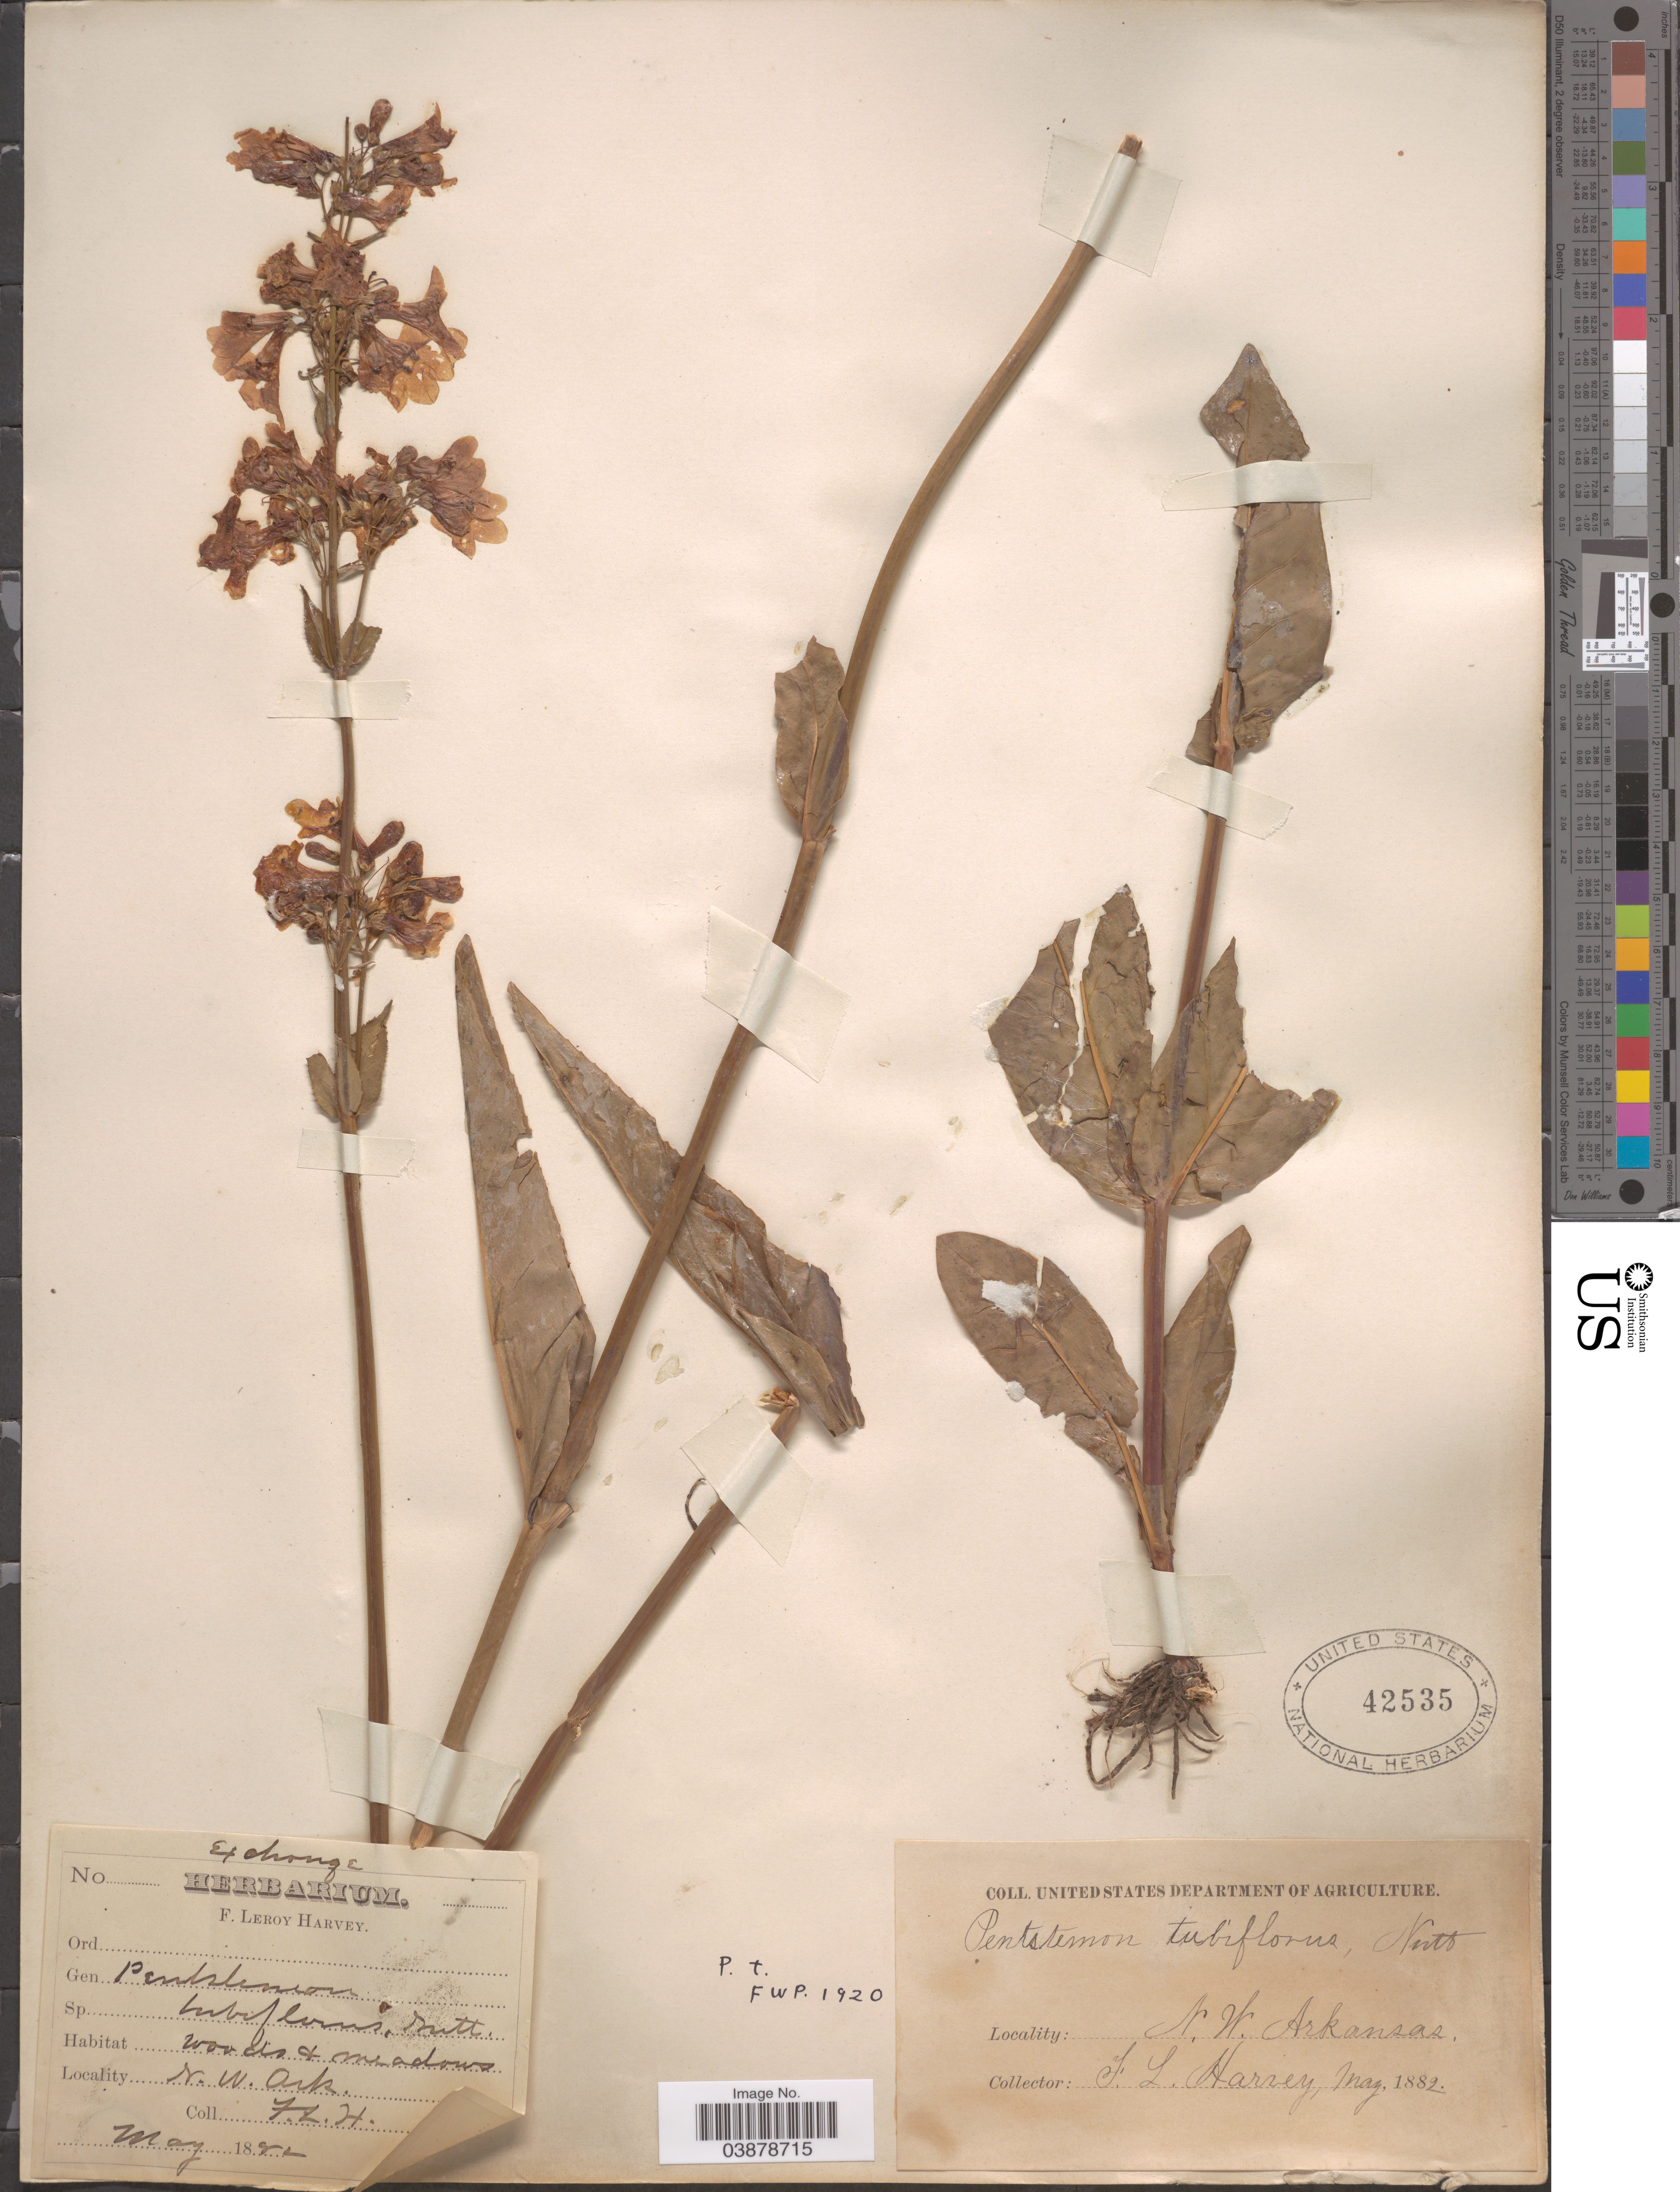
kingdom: Plantae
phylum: Tracheophyta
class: Magnoliopsida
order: Lamiales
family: Plantaginaceae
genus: Penstemon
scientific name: Penstemon tubaeflorus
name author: Nutt.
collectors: F. L. Harvey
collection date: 1882-05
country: United States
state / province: Arkansas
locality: N.W. Arkansas.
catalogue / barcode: US 42535